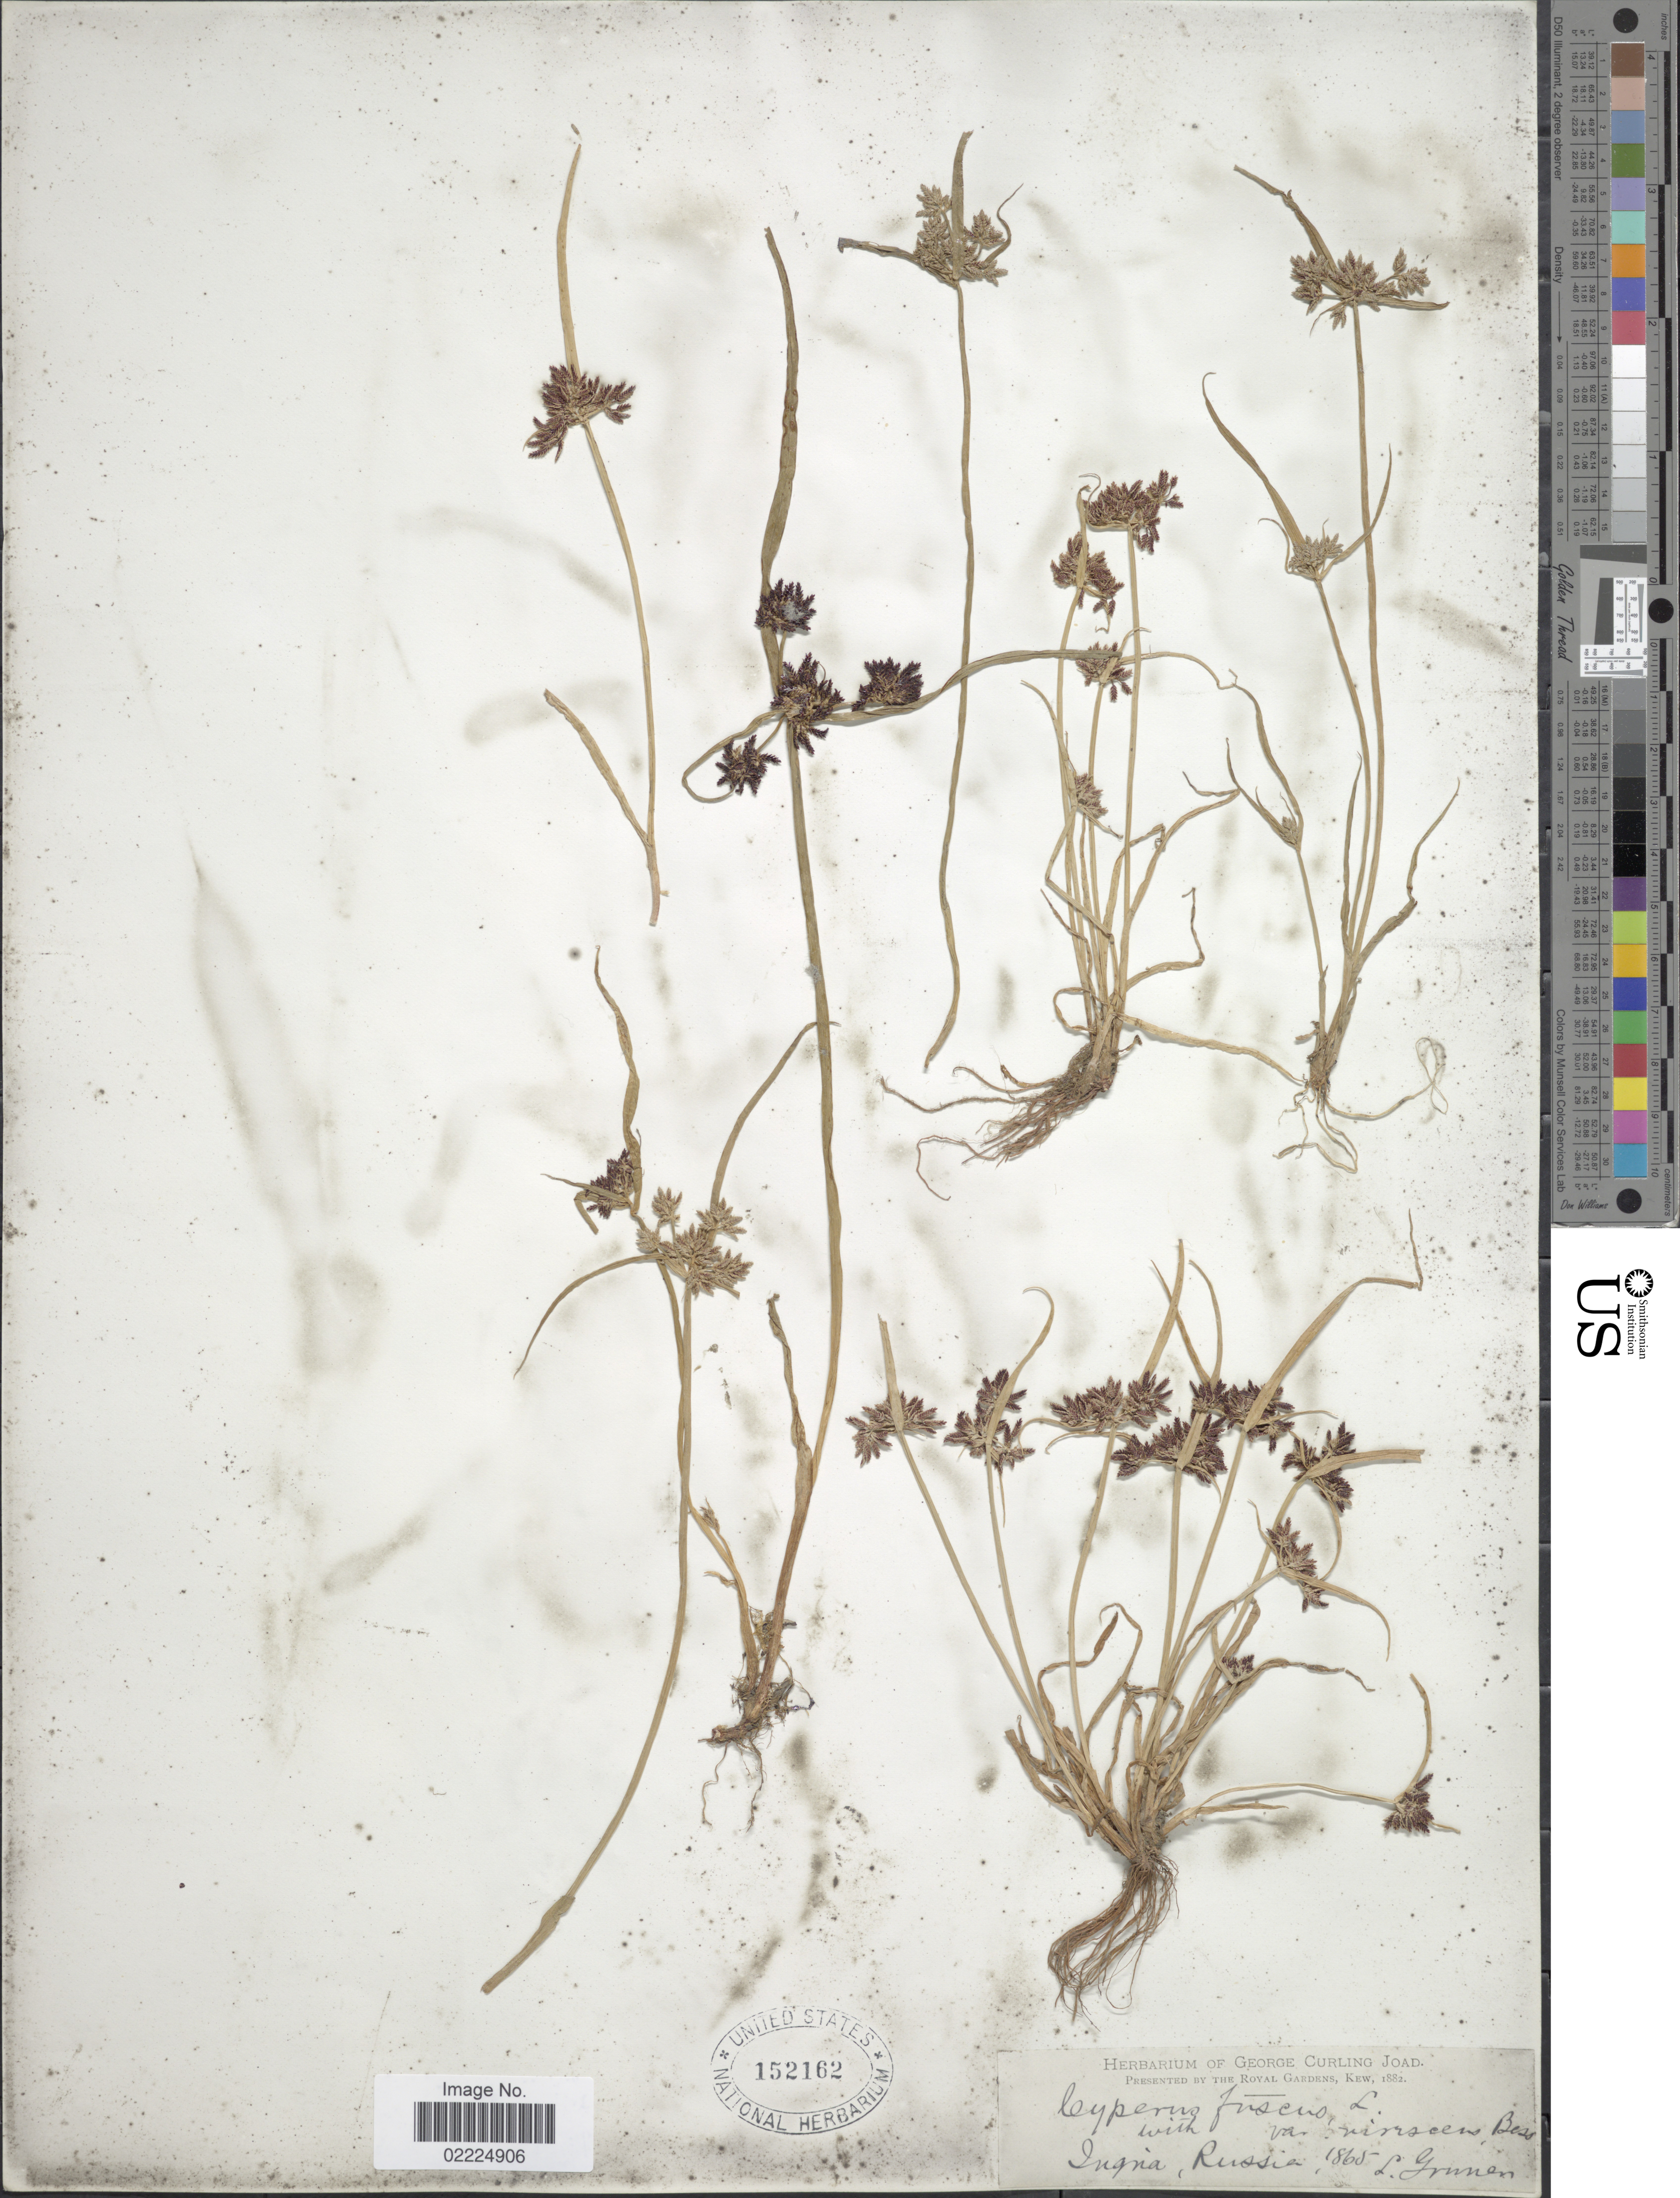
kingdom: Plantae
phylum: Tracheophyta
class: Liliopsida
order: Poales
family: Cyperaceae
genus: Cyperus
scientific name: Cyperus fuscus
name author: L.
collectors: L. F. Gruner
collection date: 1865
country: Russian Federation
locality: Ingria, Russia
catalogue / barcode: US 152162